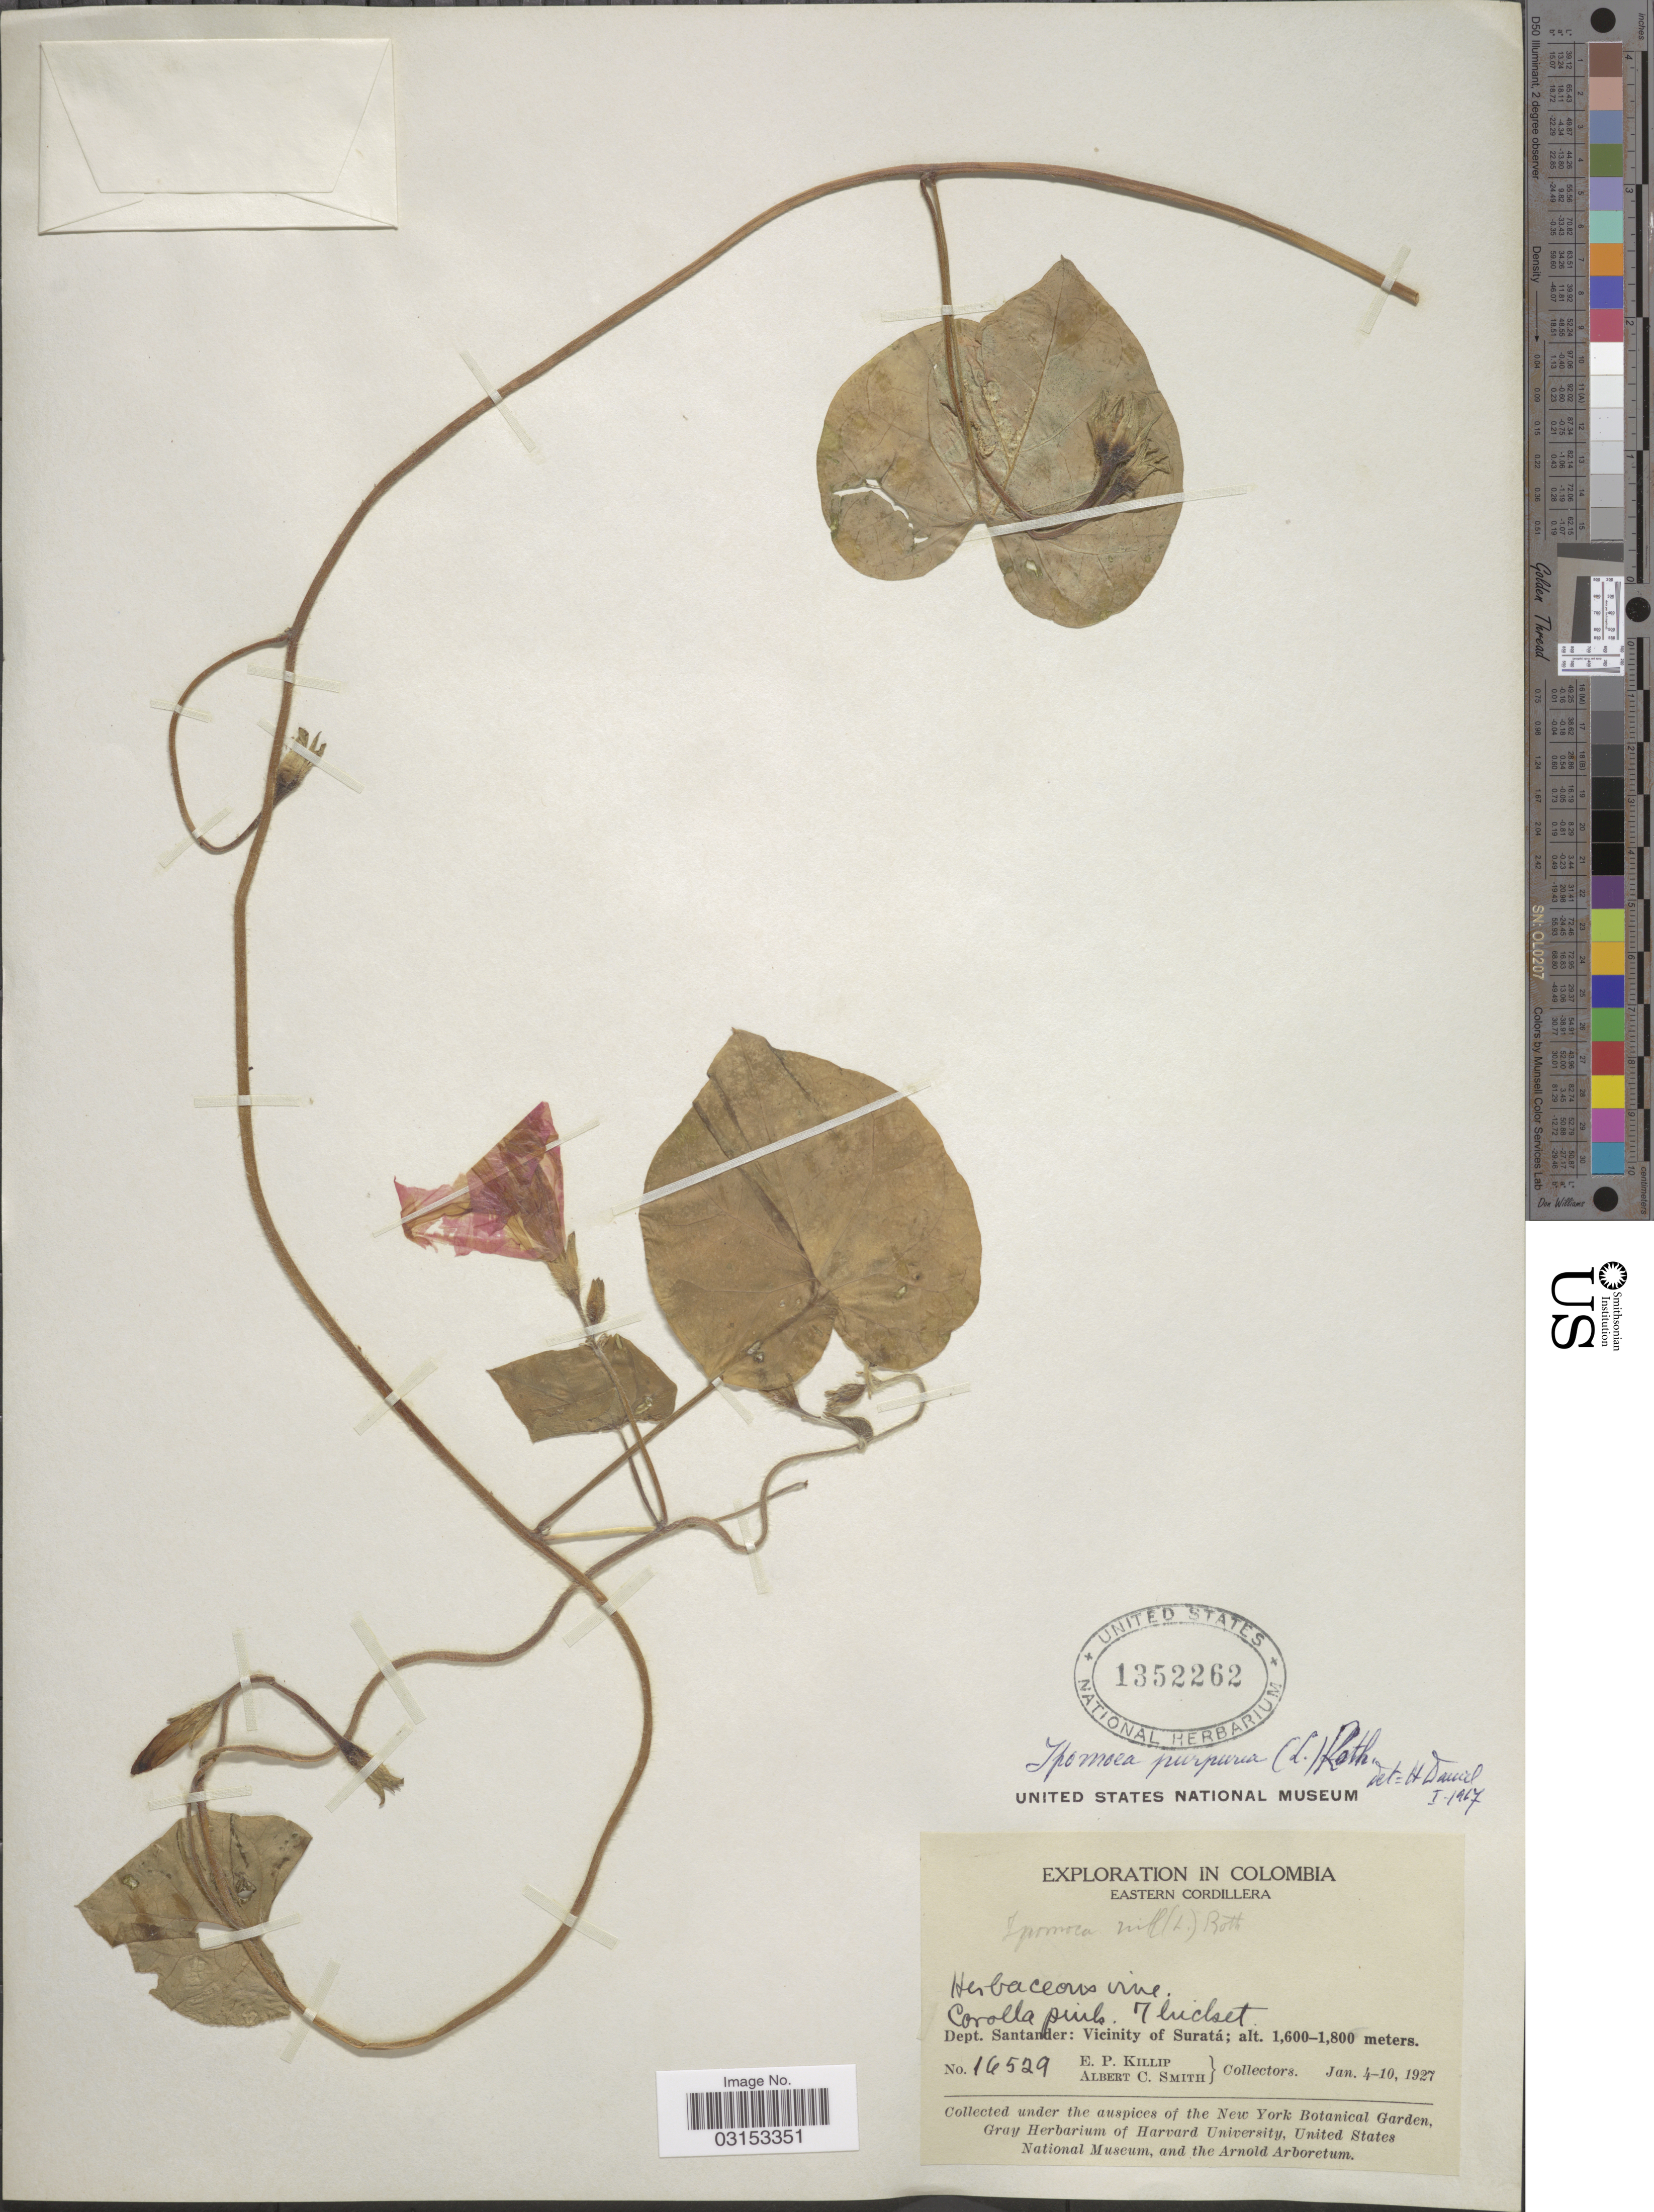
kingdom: Plantae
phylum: Tracheophyta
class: Magnoliopsida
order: Solanales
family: Convolvulaceae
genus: Ipomoea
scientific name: Ipomoea purpurea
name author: (L.) Roth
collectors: E. P. Killip & A. C. Smith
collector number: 16529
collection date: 1927-01-04/1927-01-10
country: Colombia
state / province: Santander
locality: Eastern Cordillera. Dept. Santander: Vicinity of Suratá.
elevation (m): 1600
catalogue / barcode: US 1352262